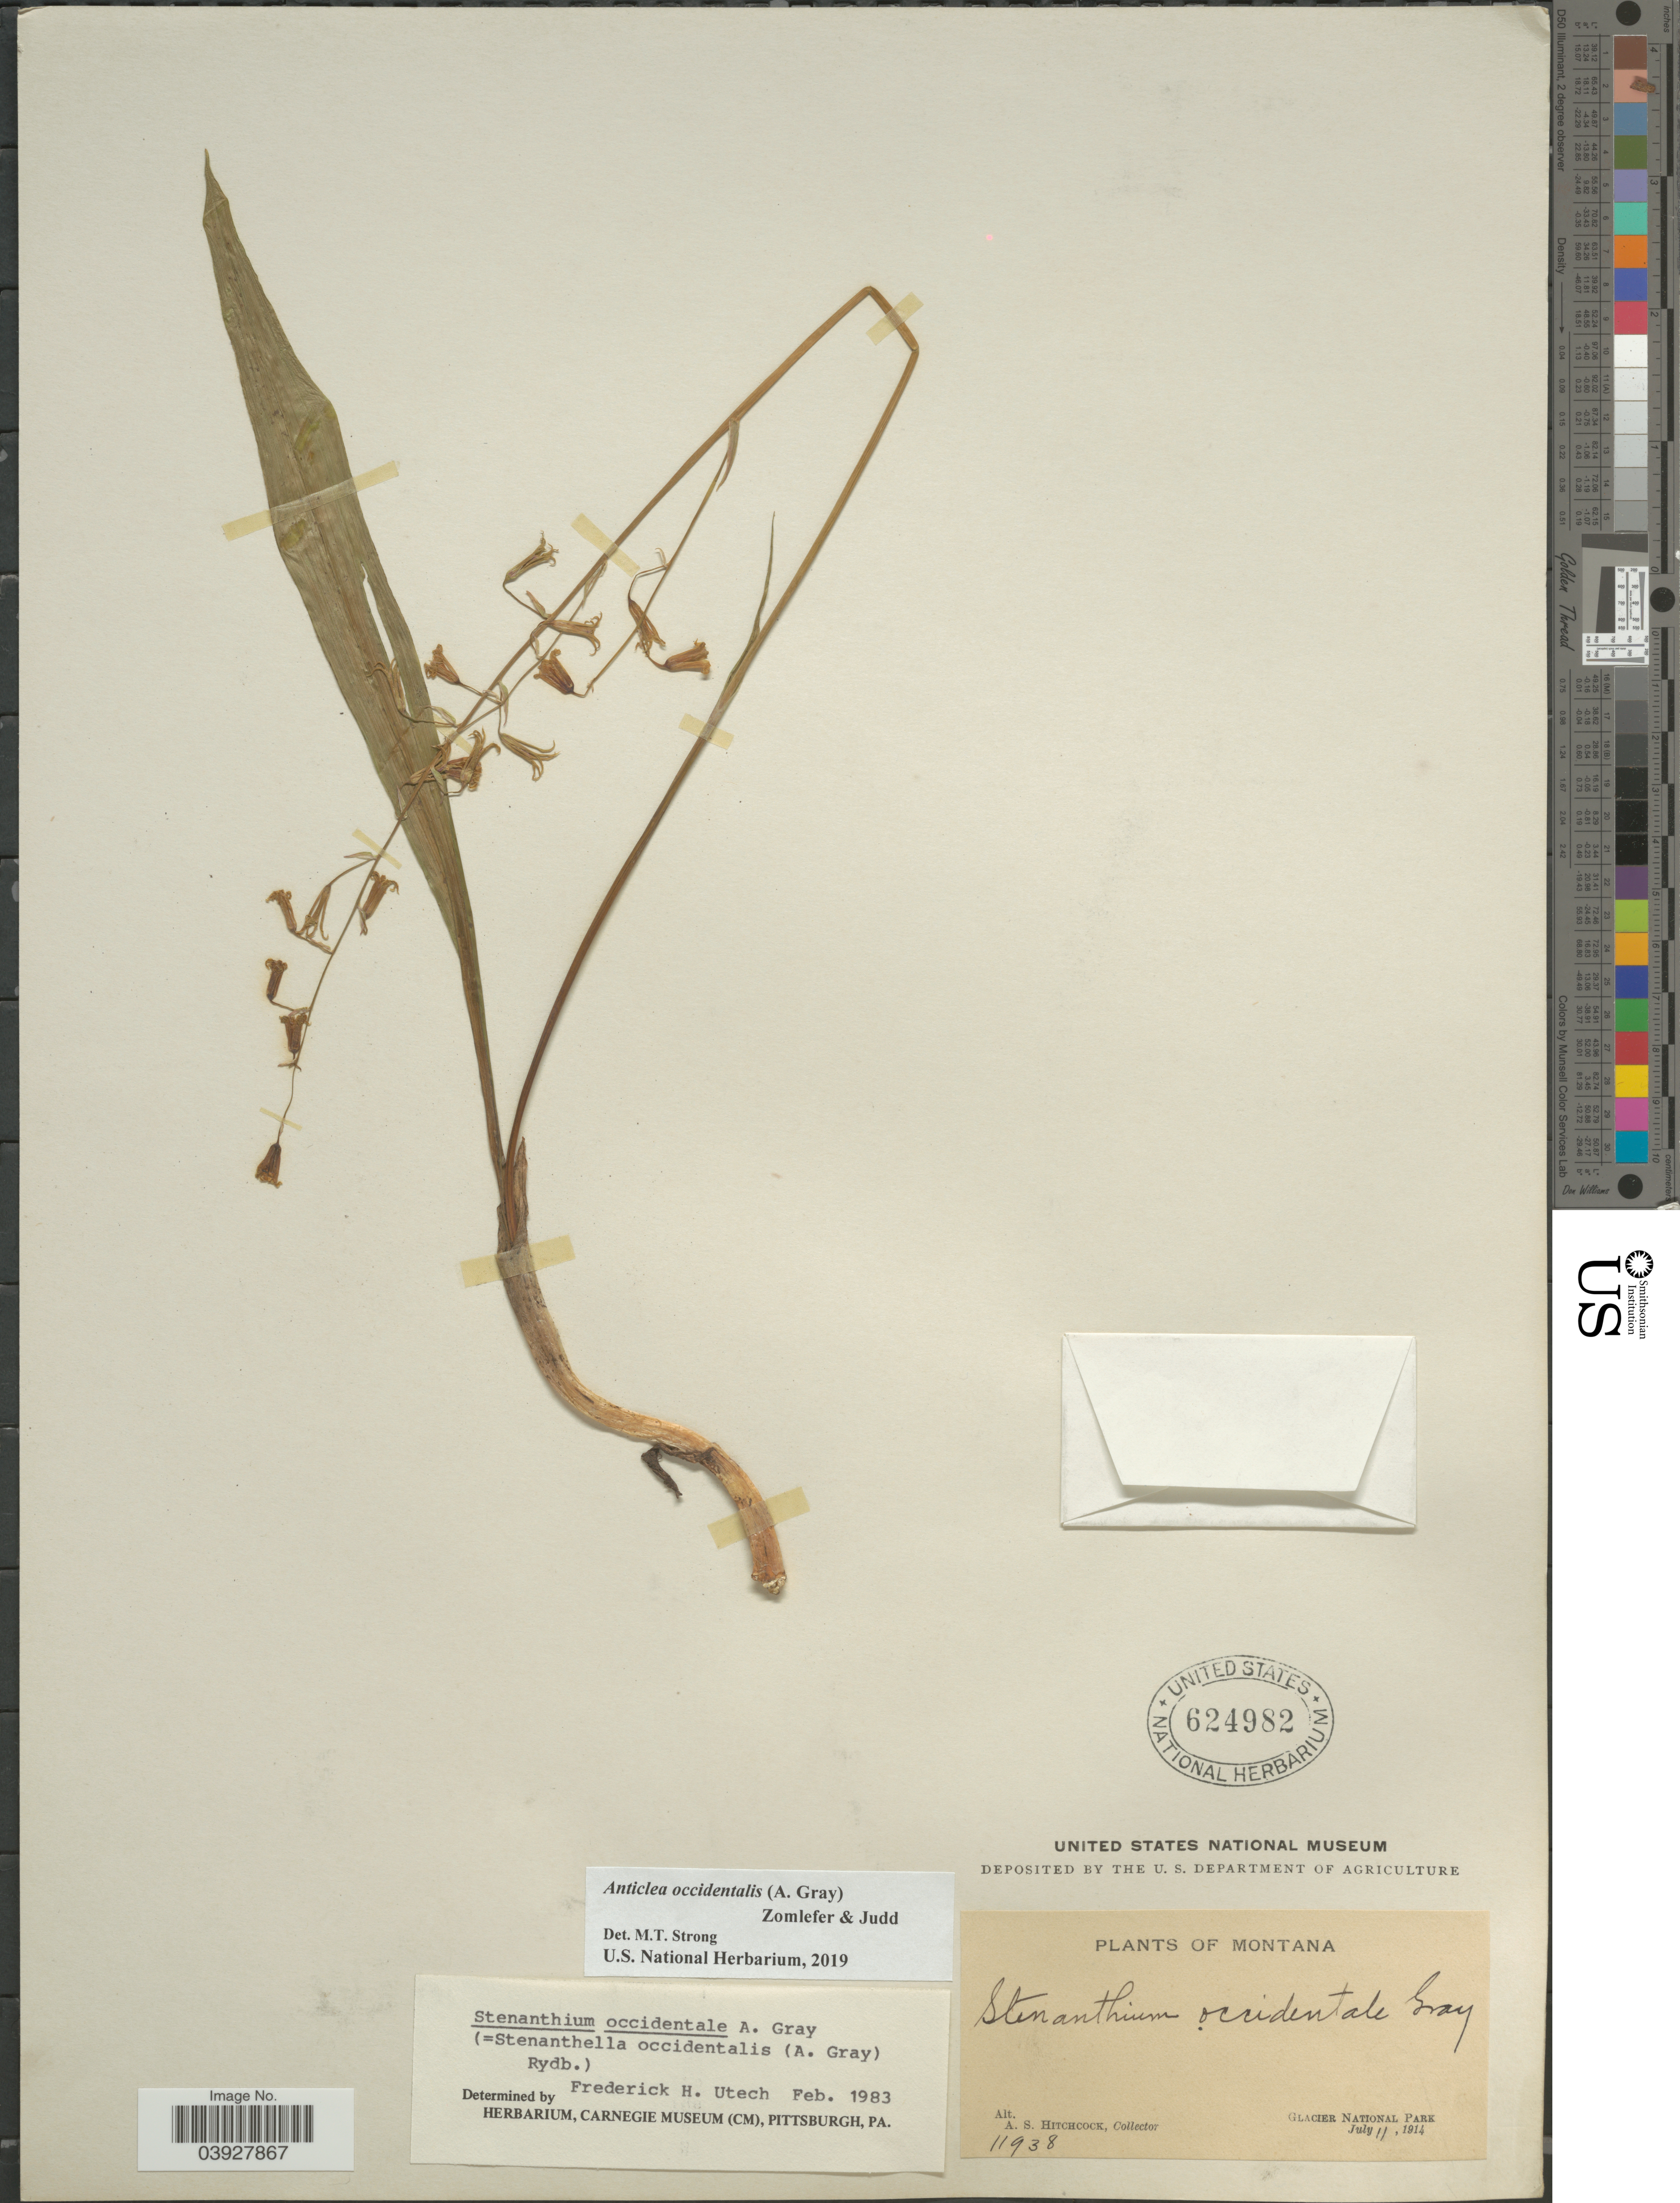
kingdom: Plantae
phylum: Tracheophyta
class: Liliopsida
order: Liliales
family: Melanthiaceae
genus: Anticlea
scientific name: Anticlea occidentalis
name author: (A. Gray) Zomlefer & Judd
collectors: A. S. Hitchcock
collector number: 11938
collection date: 1914-07-11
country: United States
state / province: Montana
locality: Glacier National Park.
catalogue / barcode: US 624982